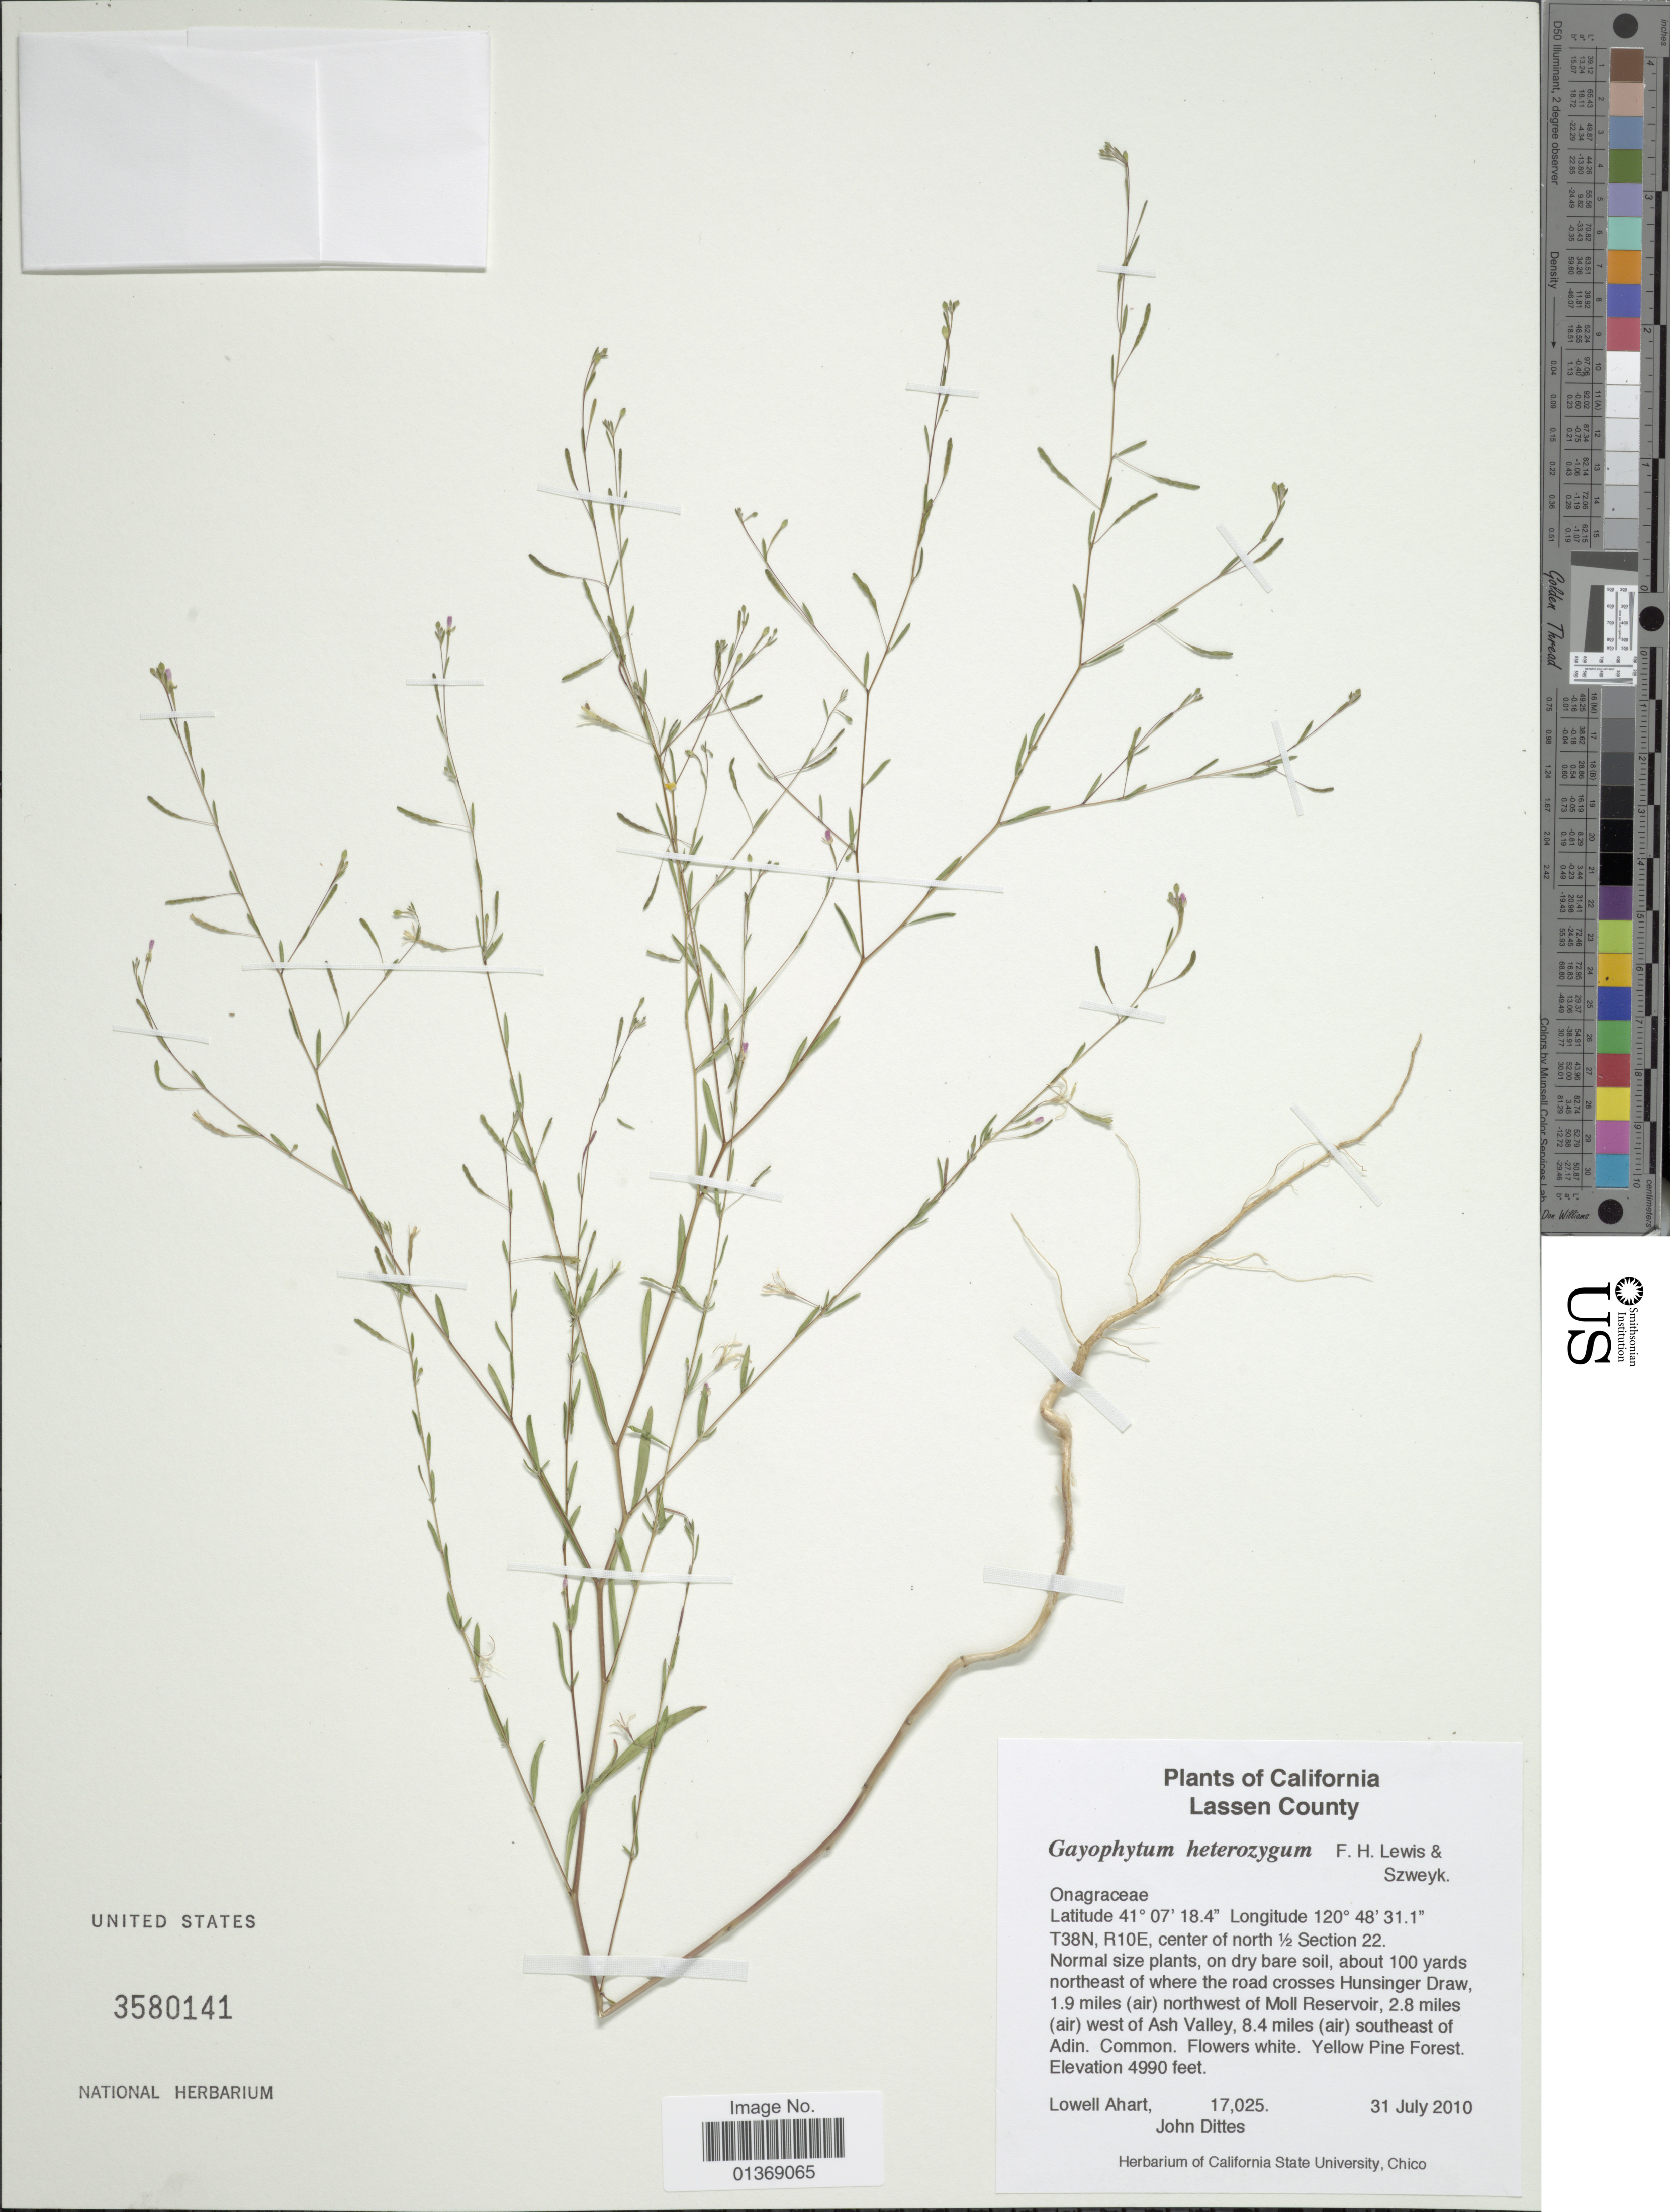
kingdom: Plantae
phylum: Tracheophyta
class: Magnoliopsida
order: Myrtales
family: Onagraceae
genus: Gayophytum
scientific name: Gayophytum heterozygum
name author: F. H. Lewis & Szweyk.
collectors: L. Ahart & J. Dittes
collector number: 17025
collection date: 2010-07-31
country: United States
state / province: California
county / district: Lassen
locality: T38N, R10E, center of North ½ Section 22, about 100 yards Northeast of where the road crosses Hunsinger Draw, 1.9 miles (air) northwest of Moll Reservoir, 2.8 miles (air) west of Ash Valley. 8.4 miles (air) southeast of Adin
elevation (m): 1521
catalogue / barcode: US 3580141